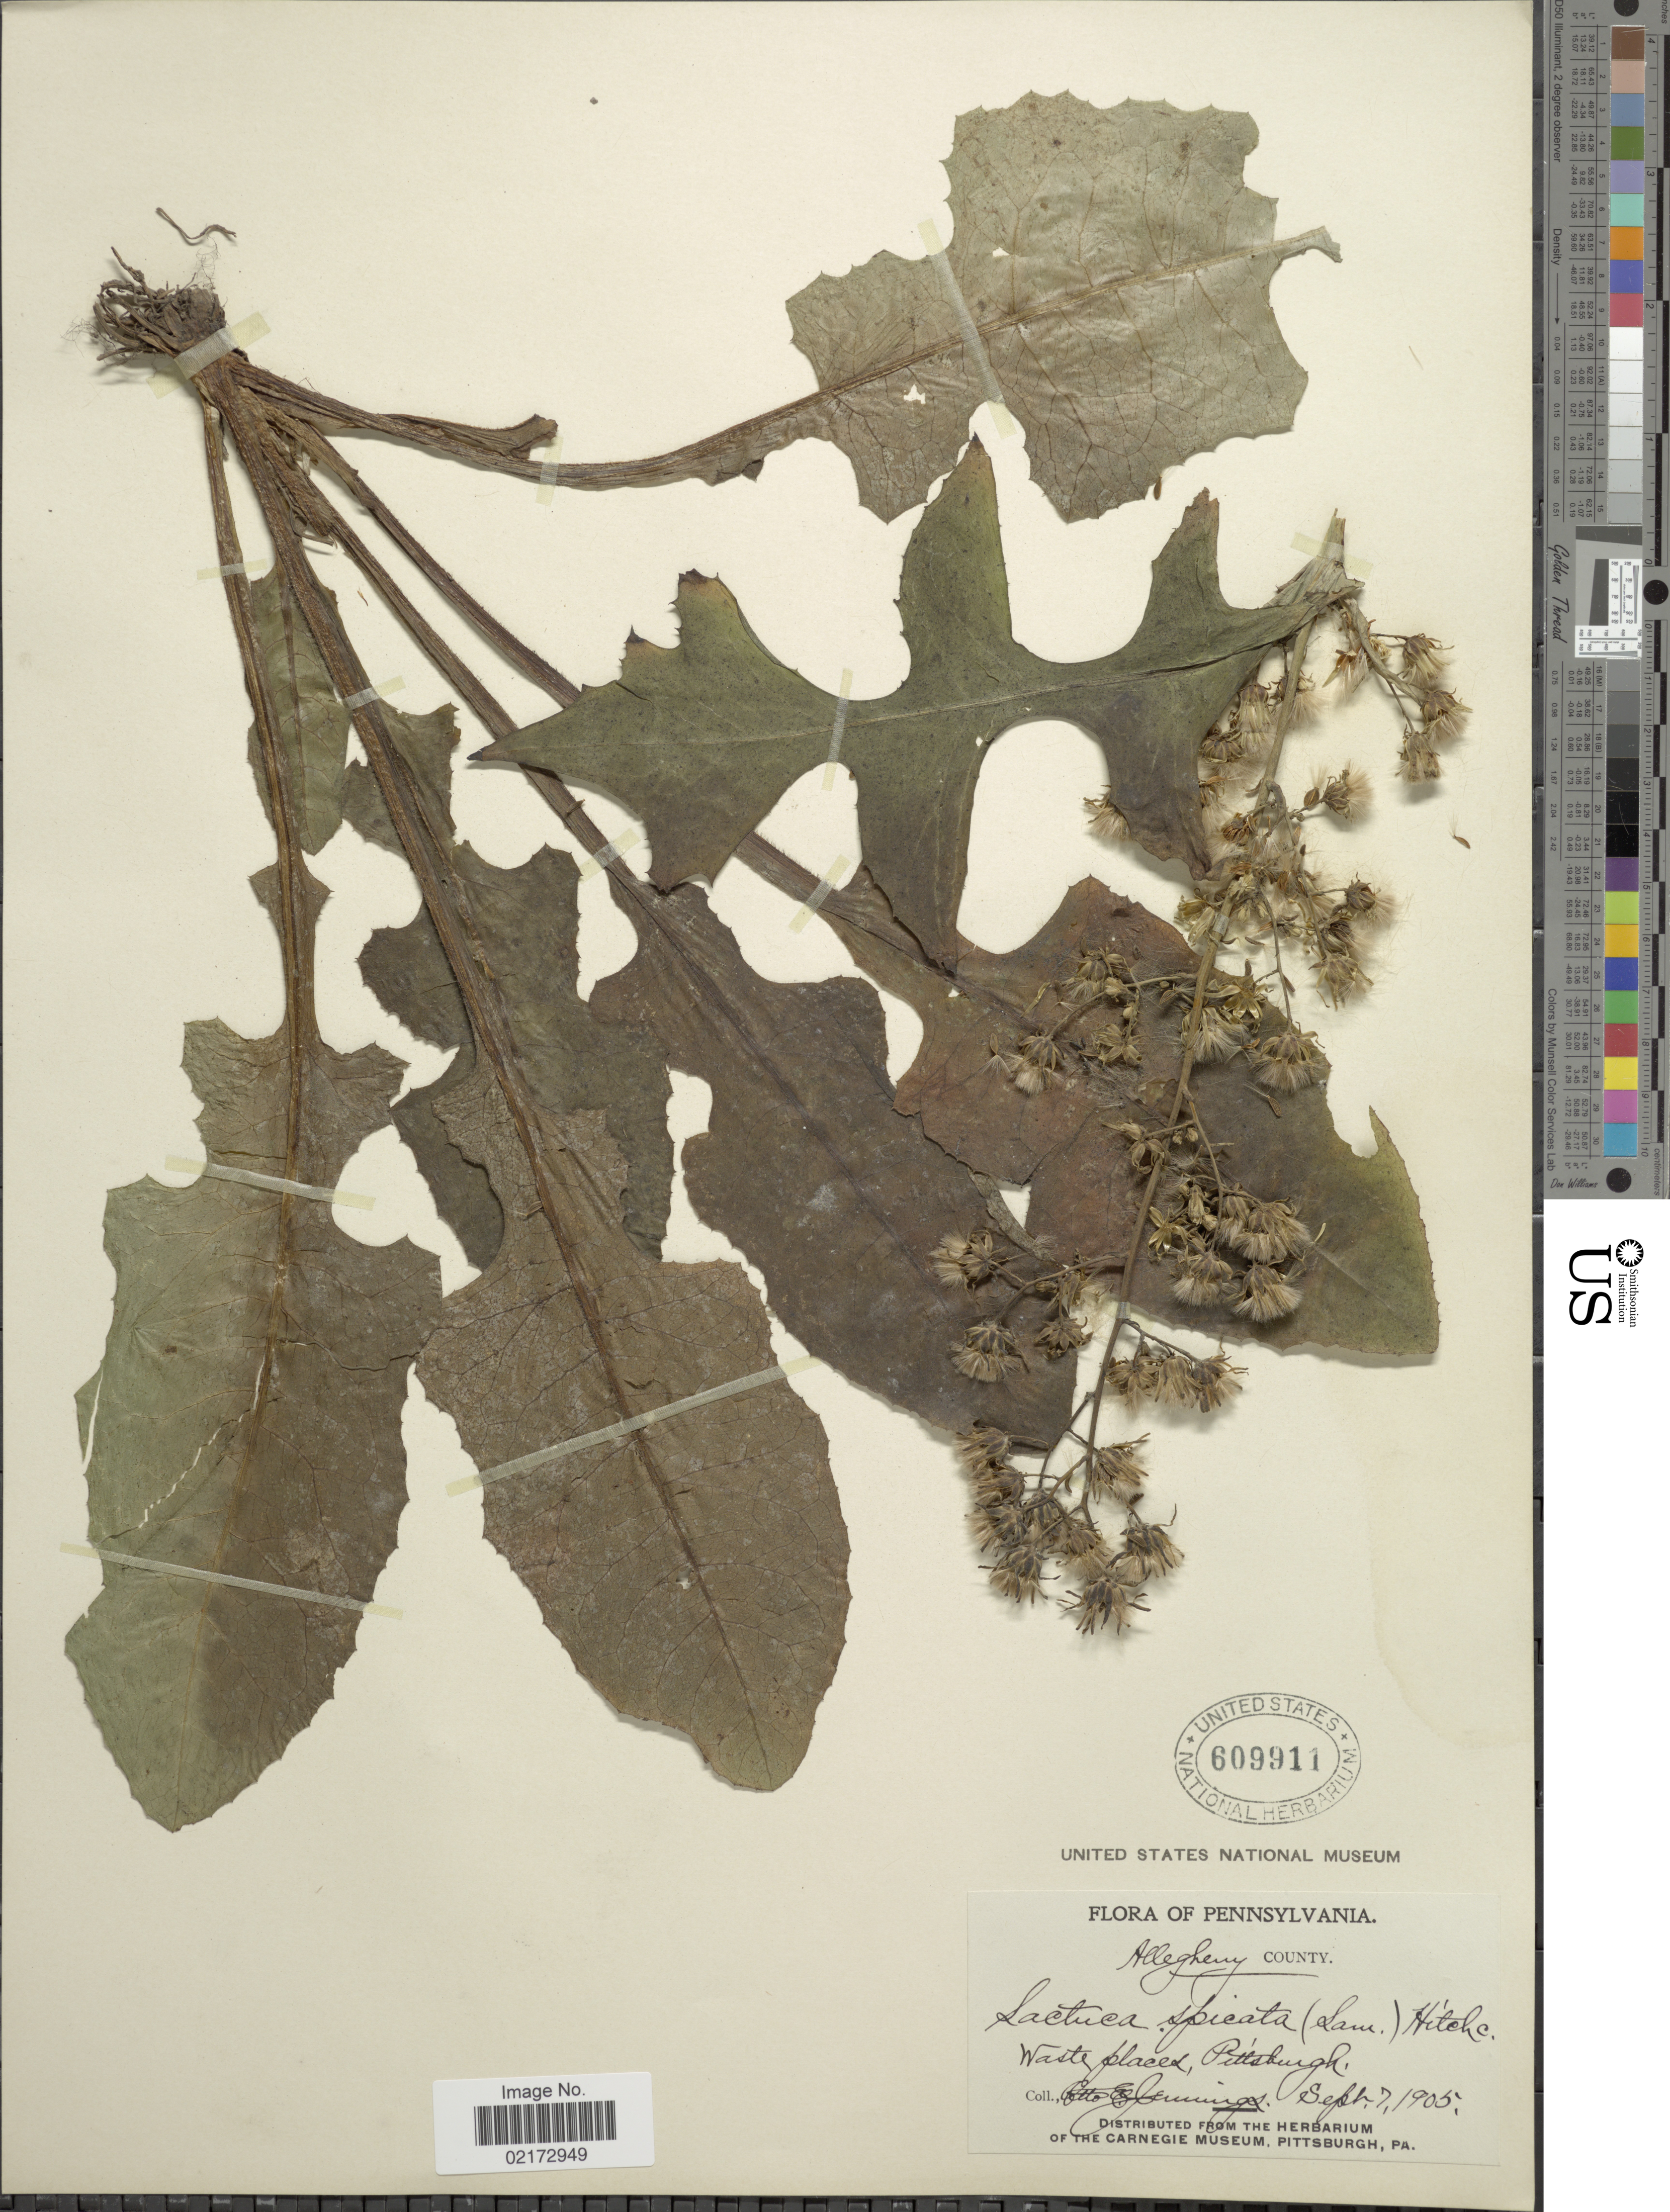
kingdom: Plantae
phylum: Tracheophyta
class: Magnoliopsida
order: Asterales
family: Asteraceae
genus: Lactuca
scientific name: Lactuca biennis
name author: (Moench) Fernald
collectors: O. E. Jennings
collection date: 1905-09-07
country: United States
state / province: Pennsylvania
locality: Allegheny County, Pittsburgh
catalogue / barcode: US 609911